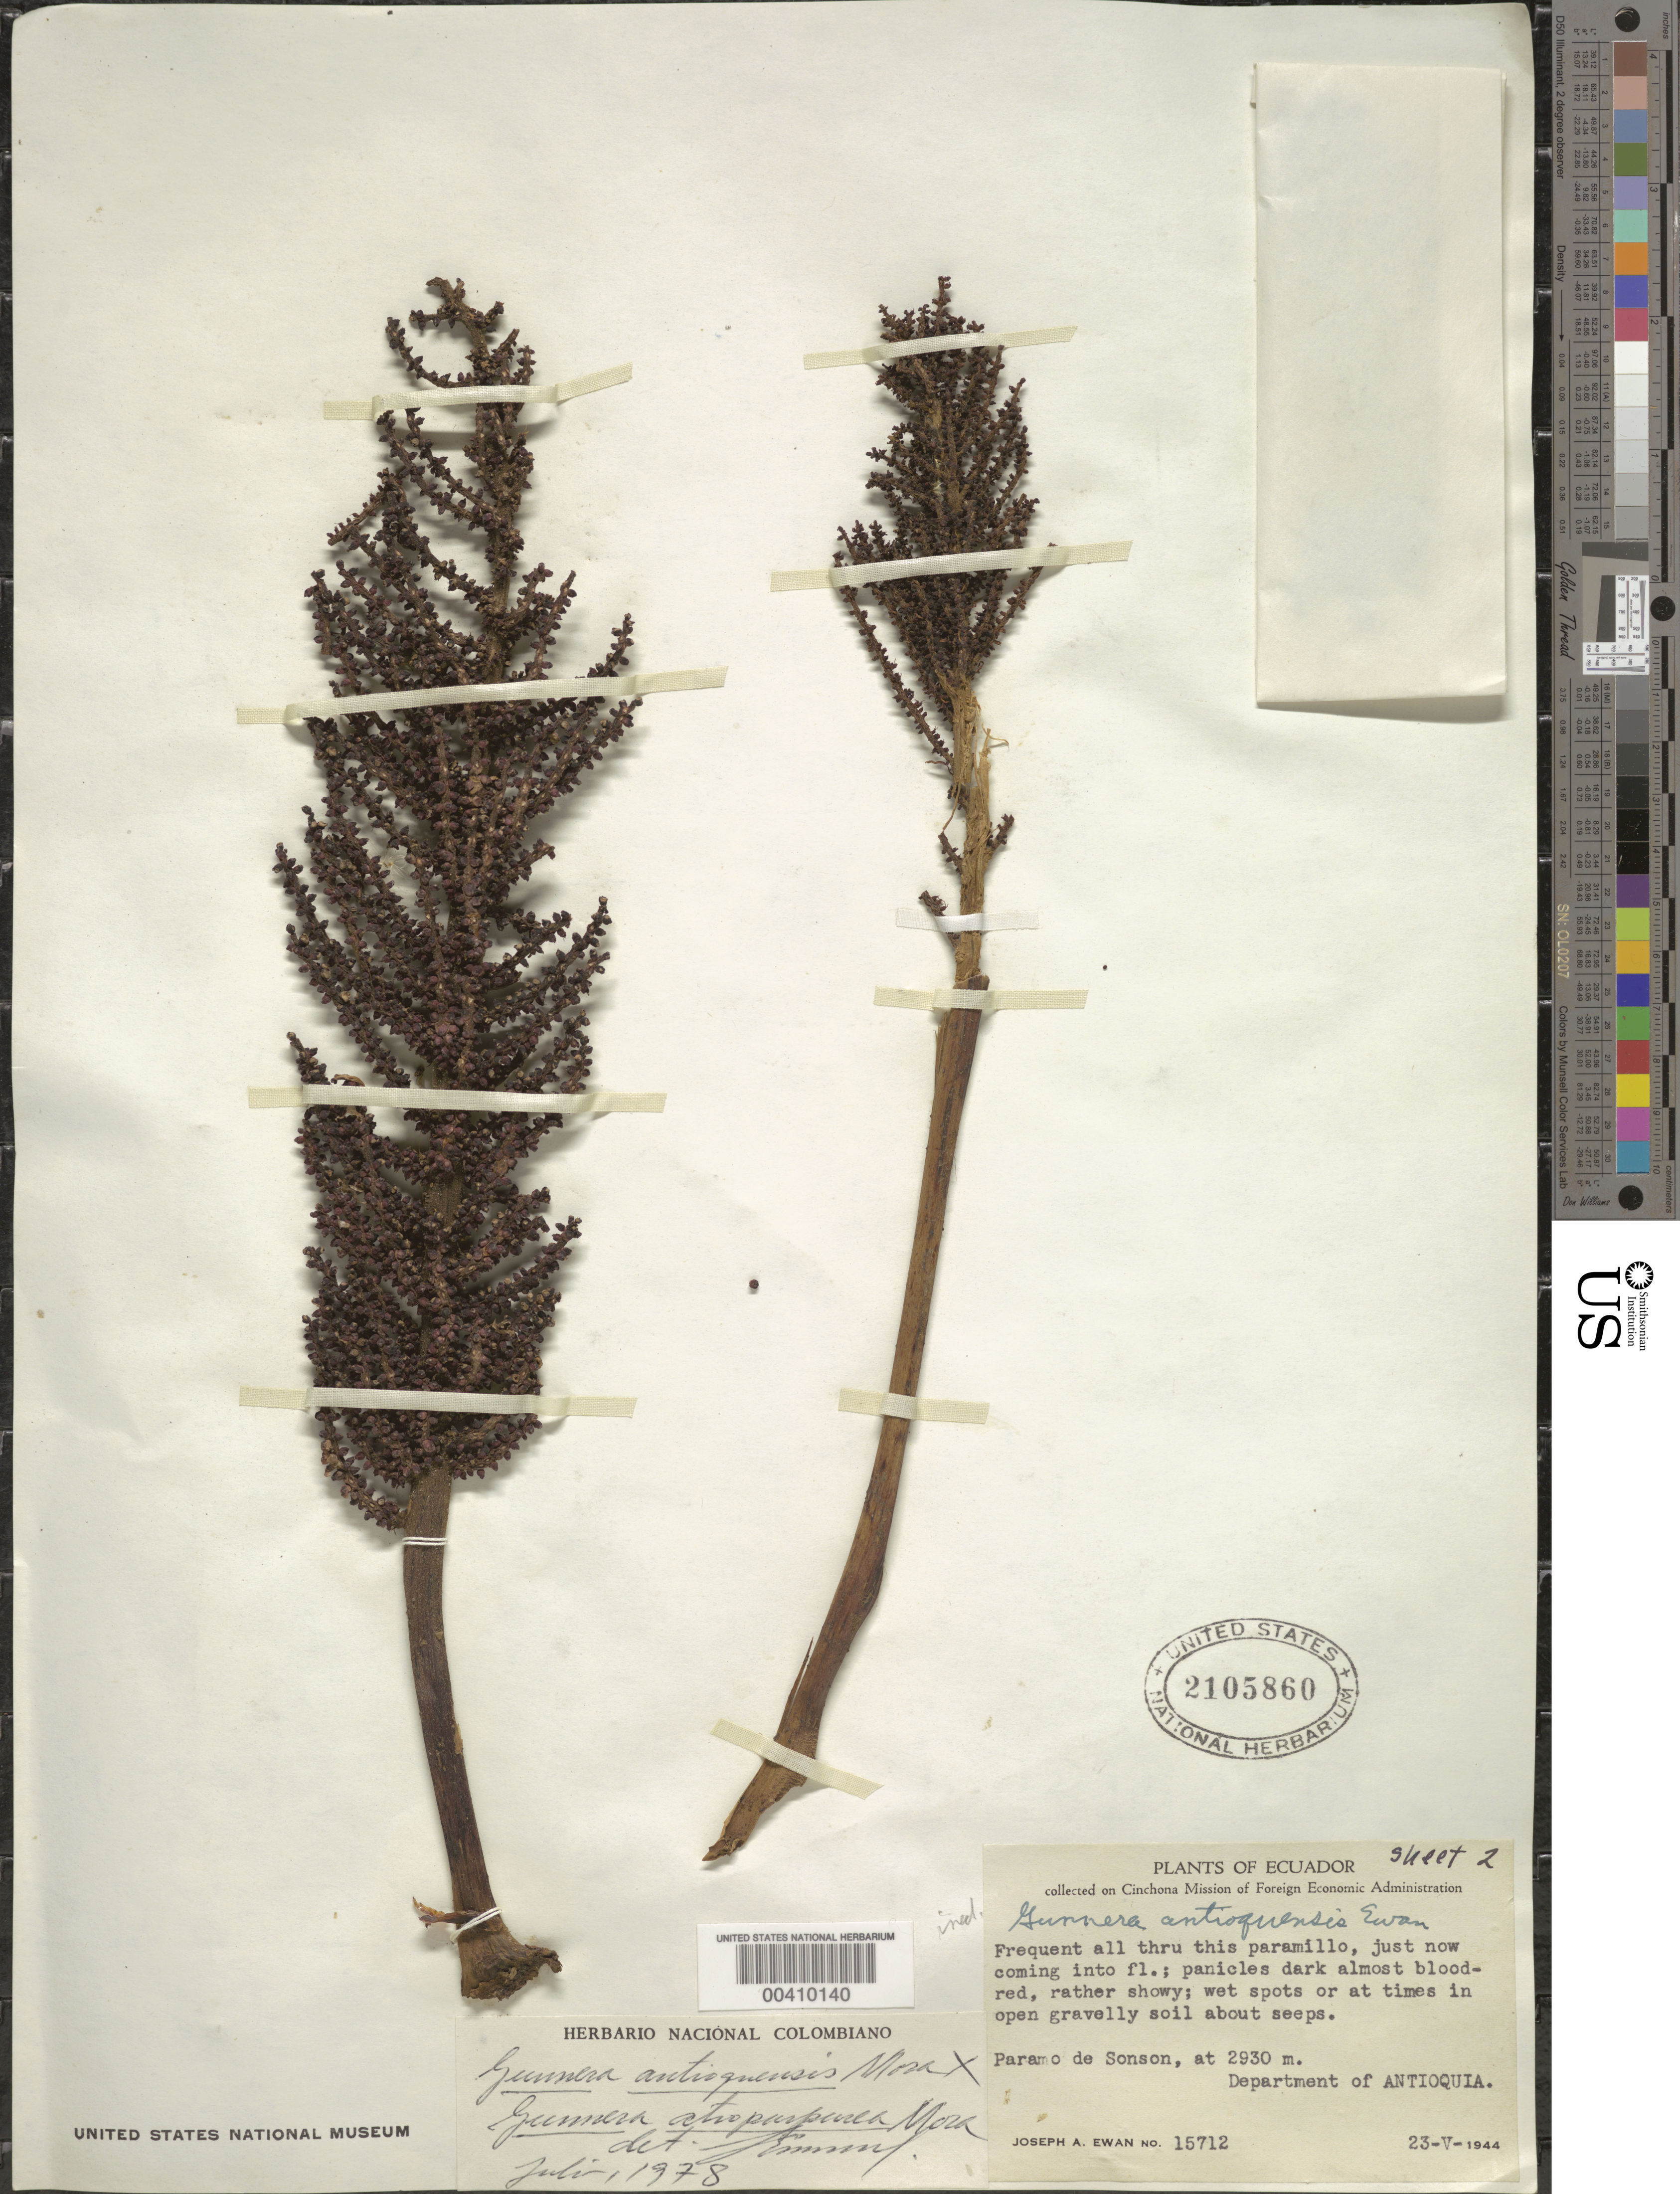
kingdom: Plantae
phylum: Tracheophyta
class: Magnoliopsida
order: Gunnerales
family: Gunneraceae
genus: Gunnera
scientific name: Gunnera antioquensis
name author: L.E. Mora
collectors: J. A. Ewan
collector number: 15712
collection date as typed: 23 May 1944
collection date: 1944-05-23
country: Colombia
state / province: Antioquia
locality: Paramo de Sonson, above Sonson, Cordillera Central.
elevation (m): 2930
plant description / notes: Paratype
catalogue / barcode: US 2105860